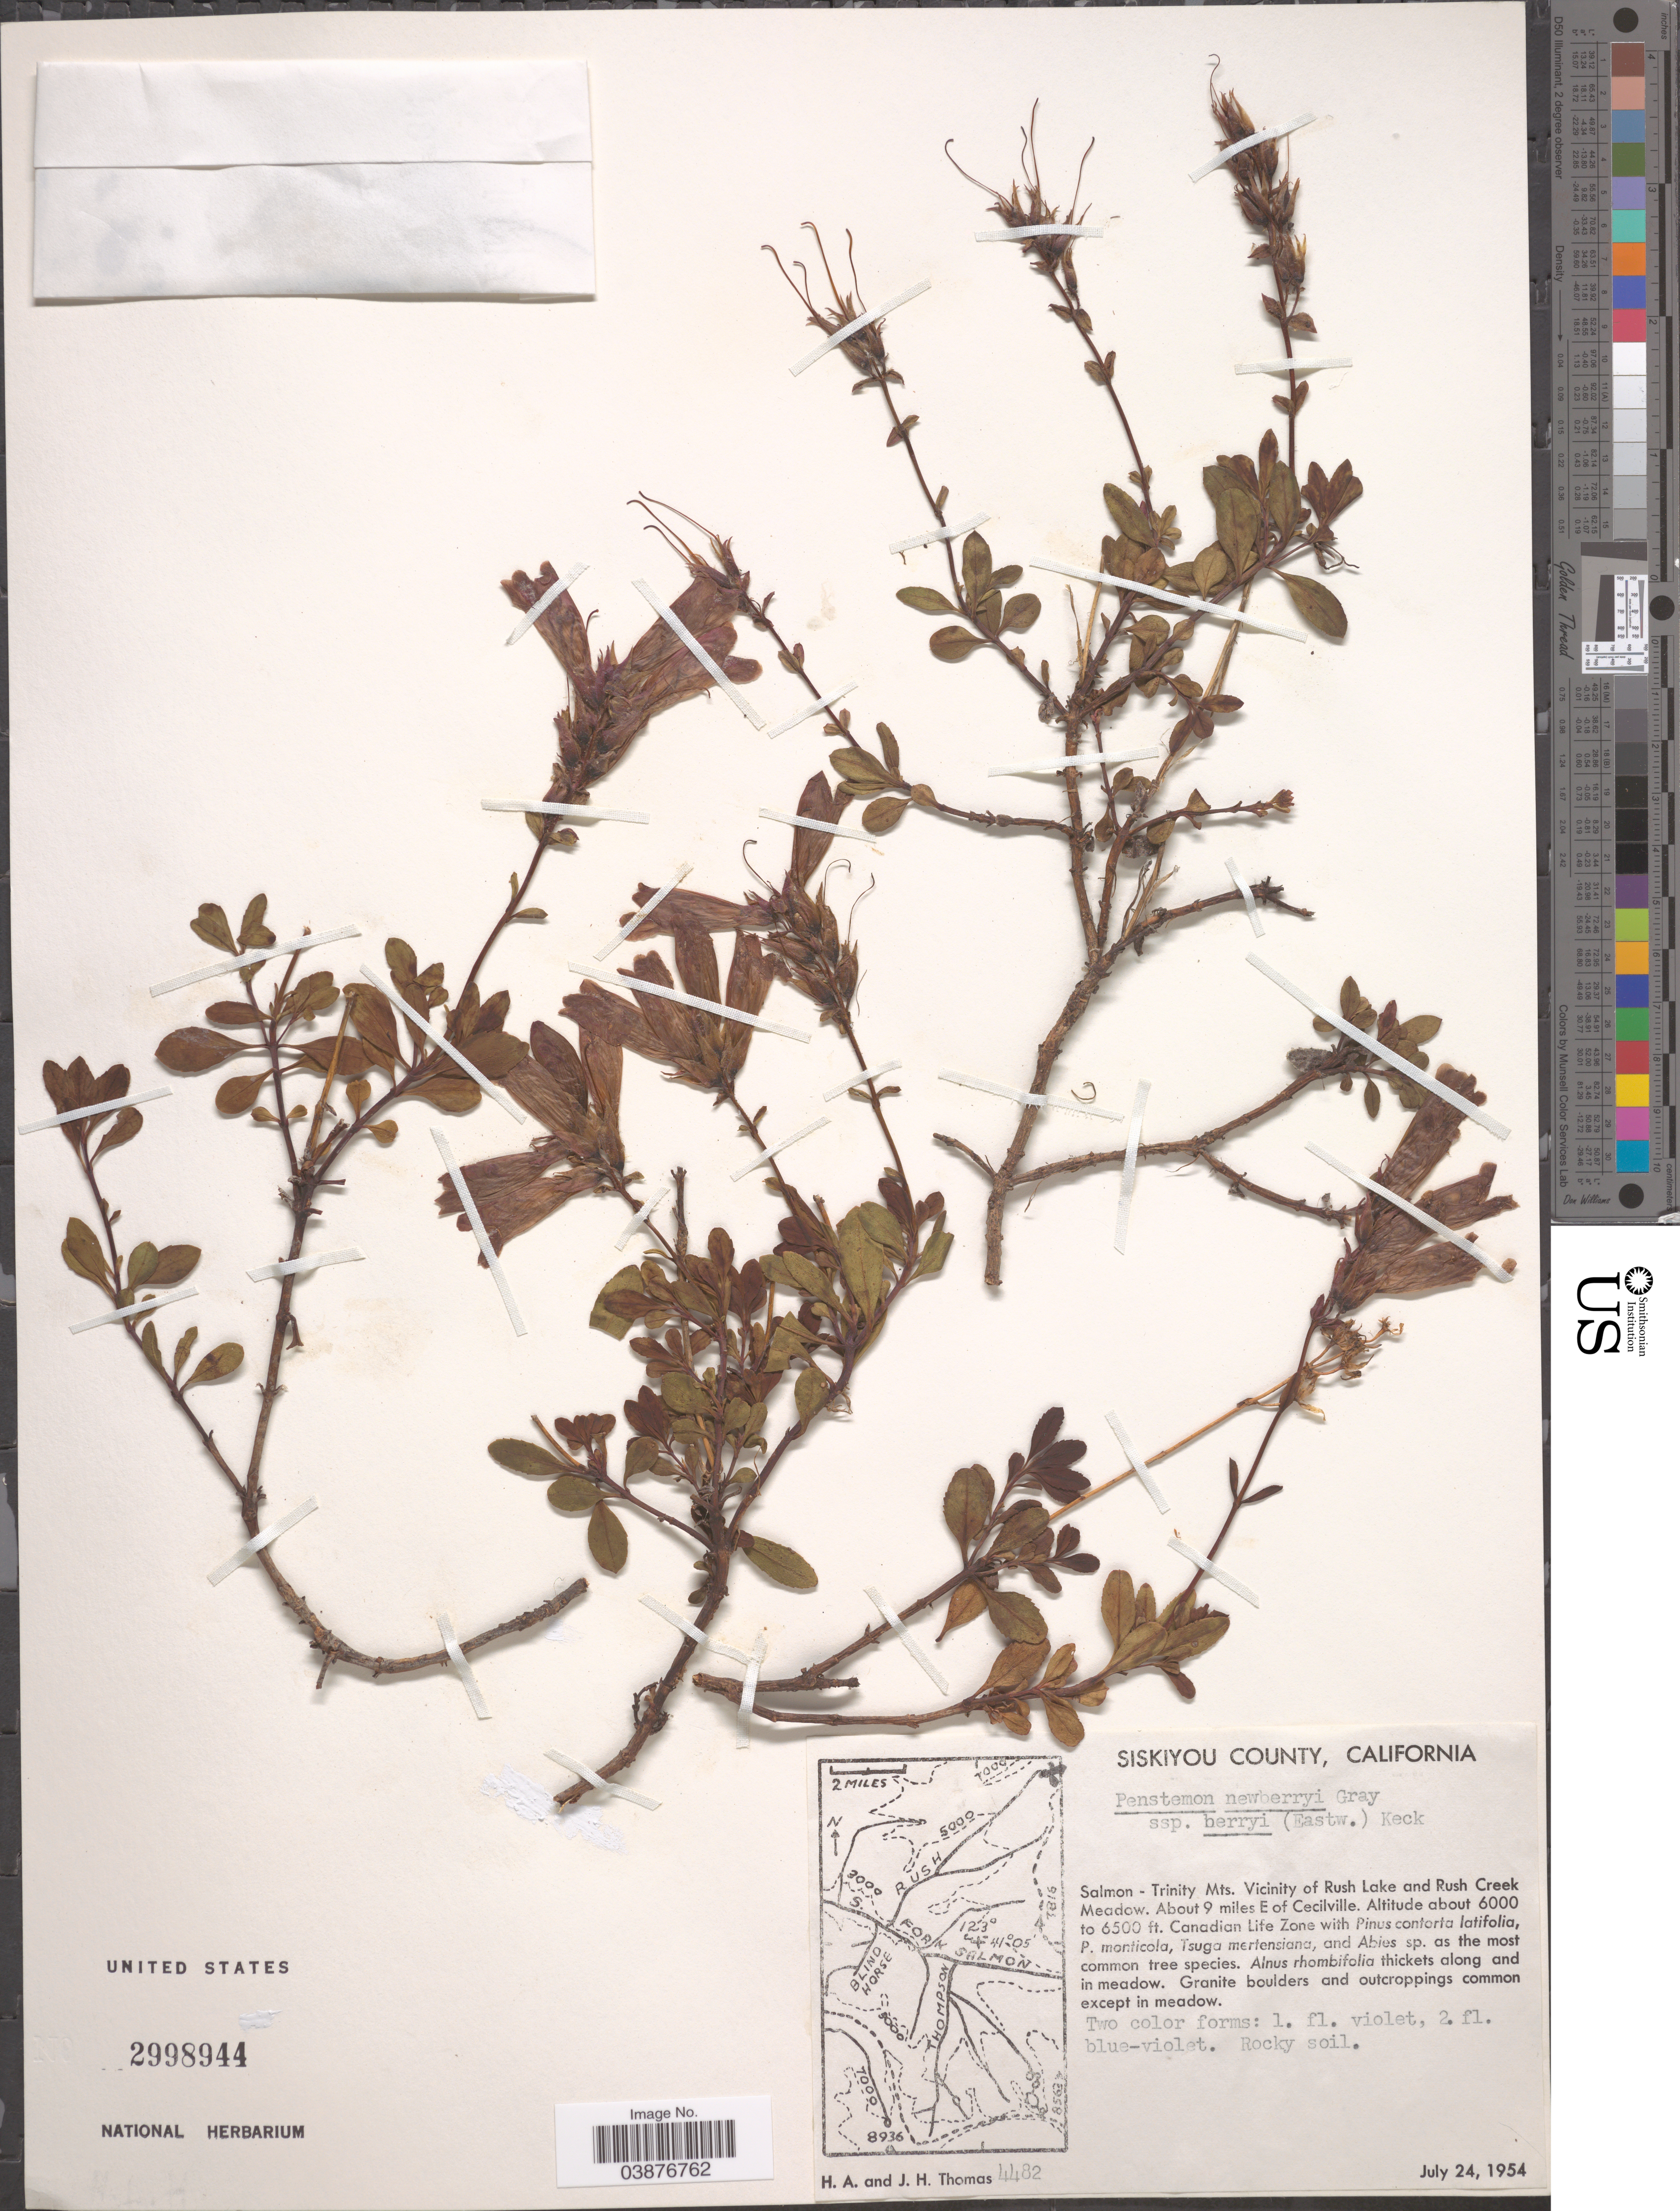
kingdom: Plantae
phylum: Tracheophyta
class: Magnoliopsida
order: Lamiales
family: Plantaginaceae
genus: Penstemon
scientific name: Penstemon newberryi var. berryi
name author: (Eastw.) N.H. Holmgren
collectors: H. Thomas & J. H. Thomas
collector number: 4482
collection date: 1954-07-24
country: United States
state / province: California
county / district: Siskiyou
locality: Siskiyou County. Salmon - Trinity Mts. Vicinity of Rush Lake and Rush Creek Meadow. About 9 miles E of Cecilville. Canadian Life Zone.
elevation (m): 1829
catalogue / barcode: US 2998944